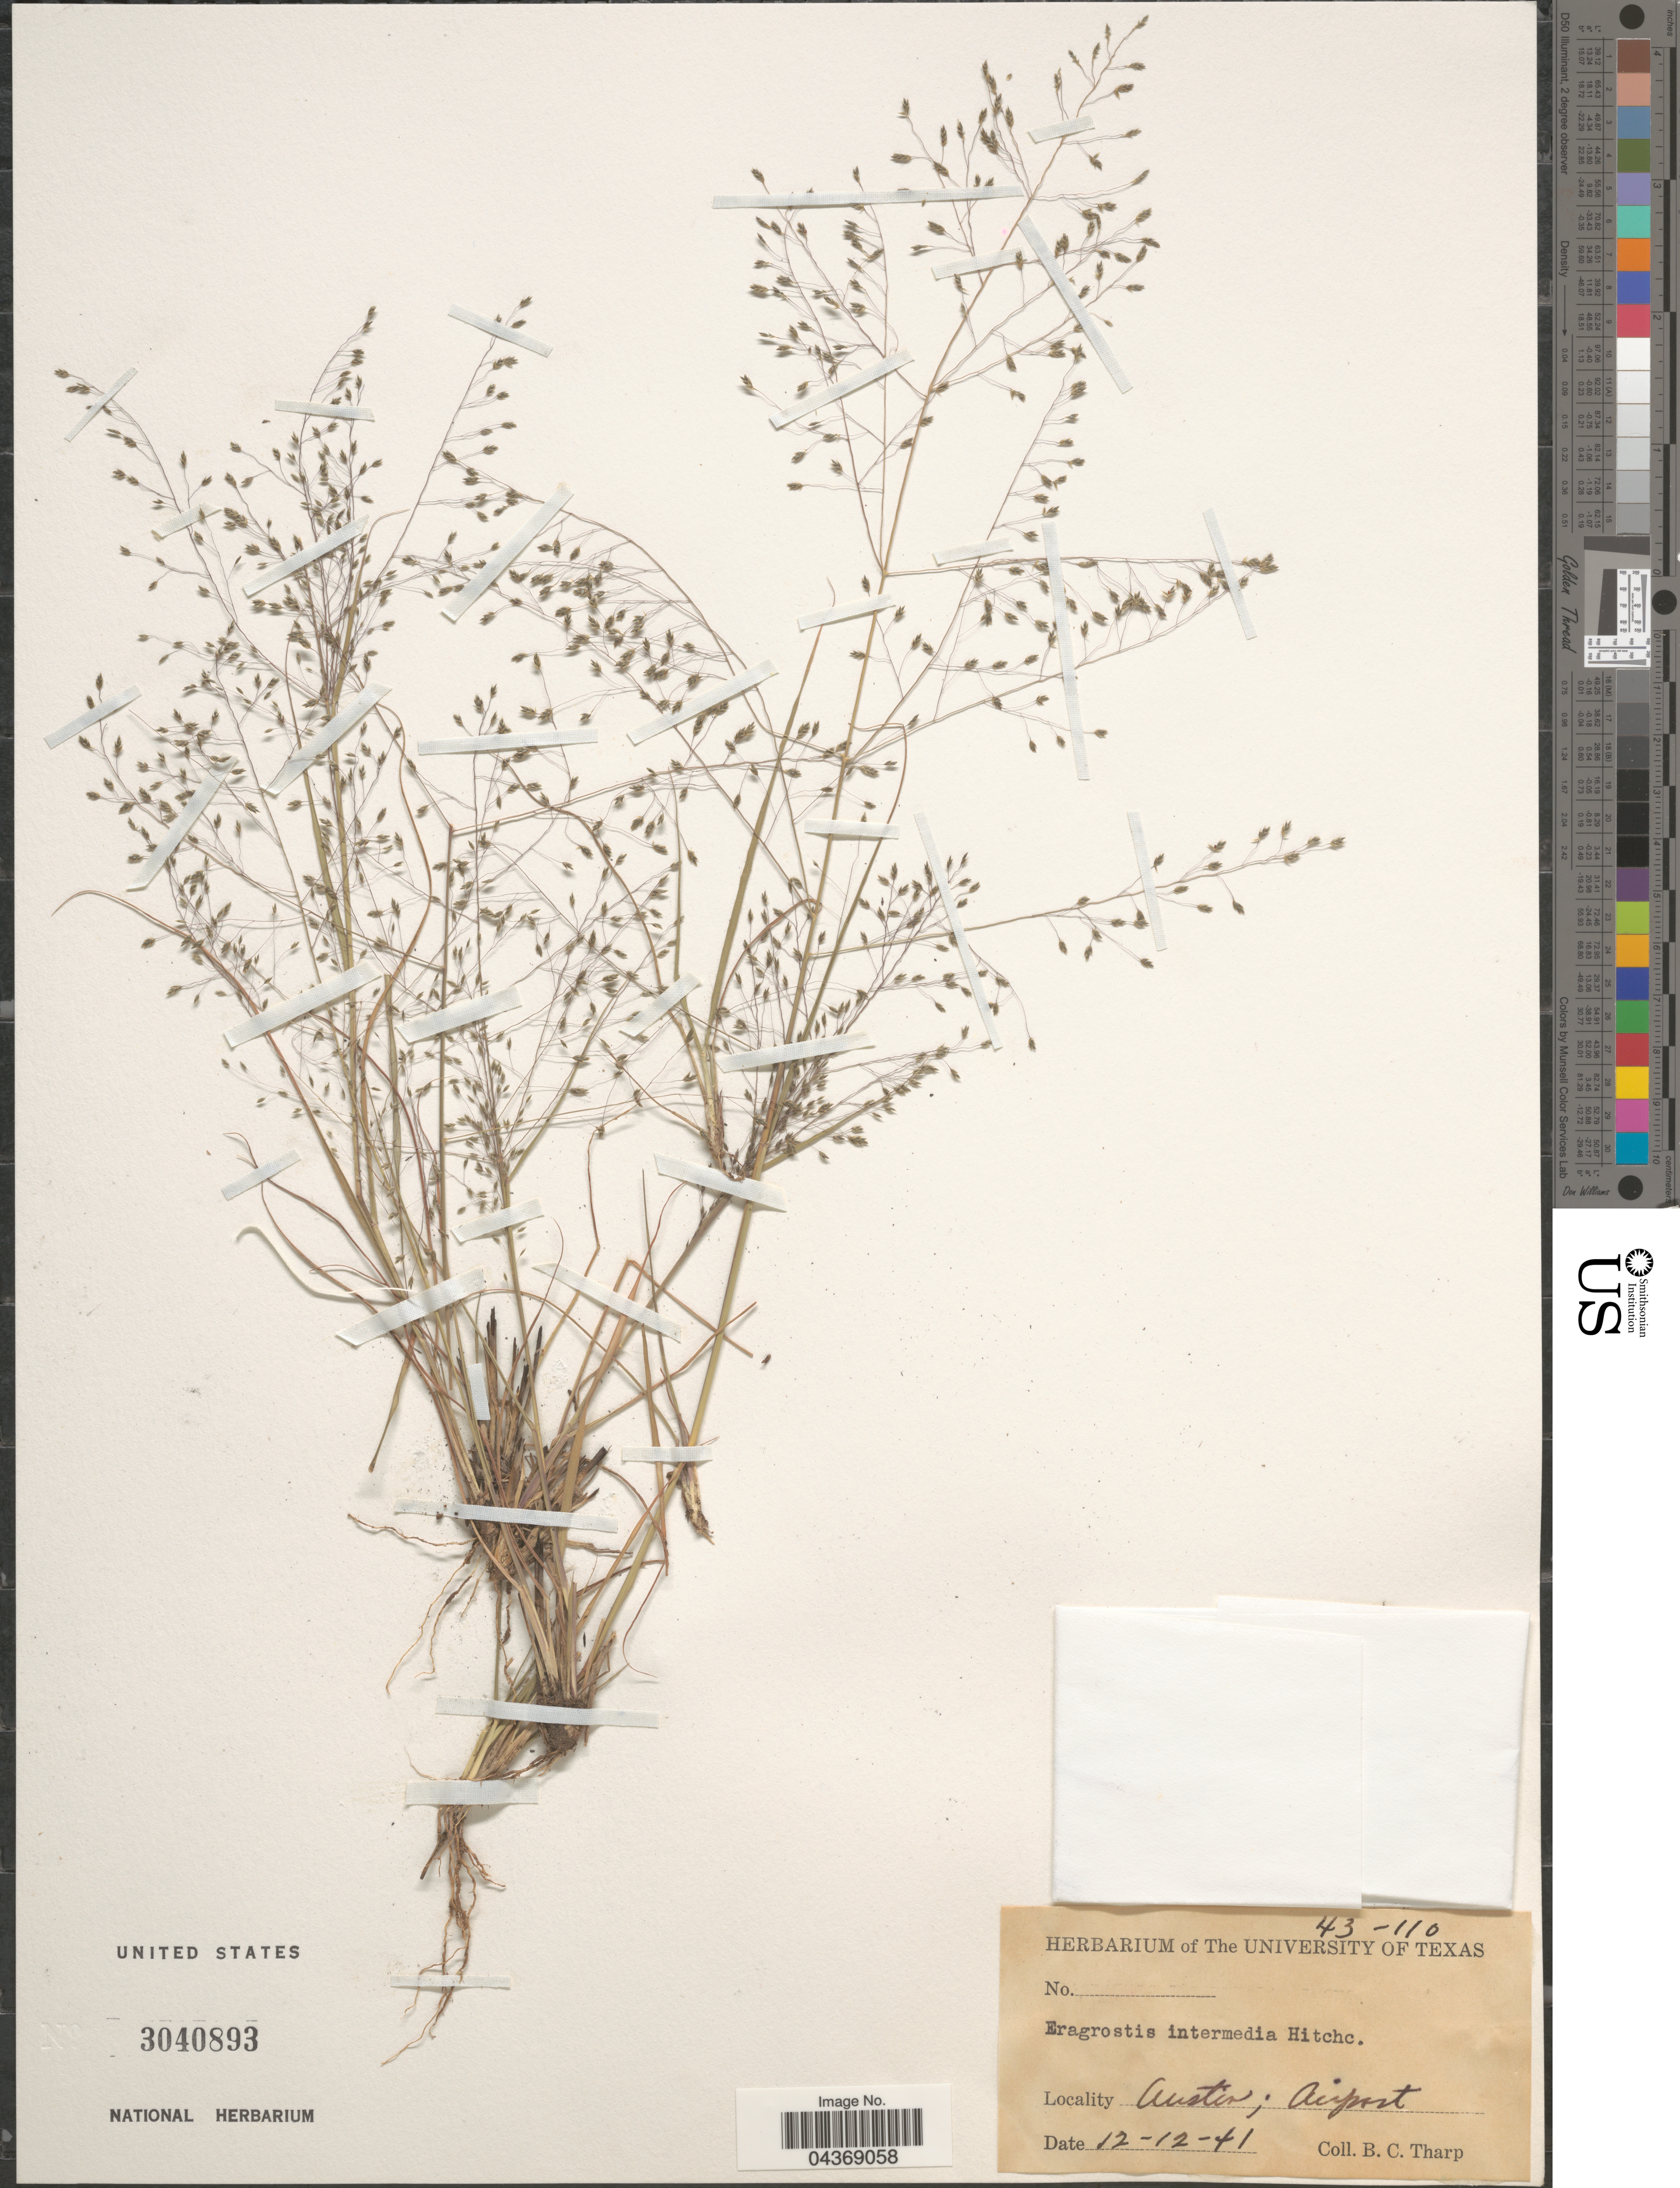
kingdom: Plantae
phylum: Tracheophyta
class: Liliopsida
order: Poales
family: Poaceae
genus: Eragrostis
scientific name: Eragrostis intermedia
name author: Hitchc.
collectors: B. C. Tharp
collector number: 43-110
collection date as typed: Transcribed d/m/y: 12/12/41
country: United States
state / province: Texas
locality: Austin; Airport.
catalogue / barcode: US 3040893